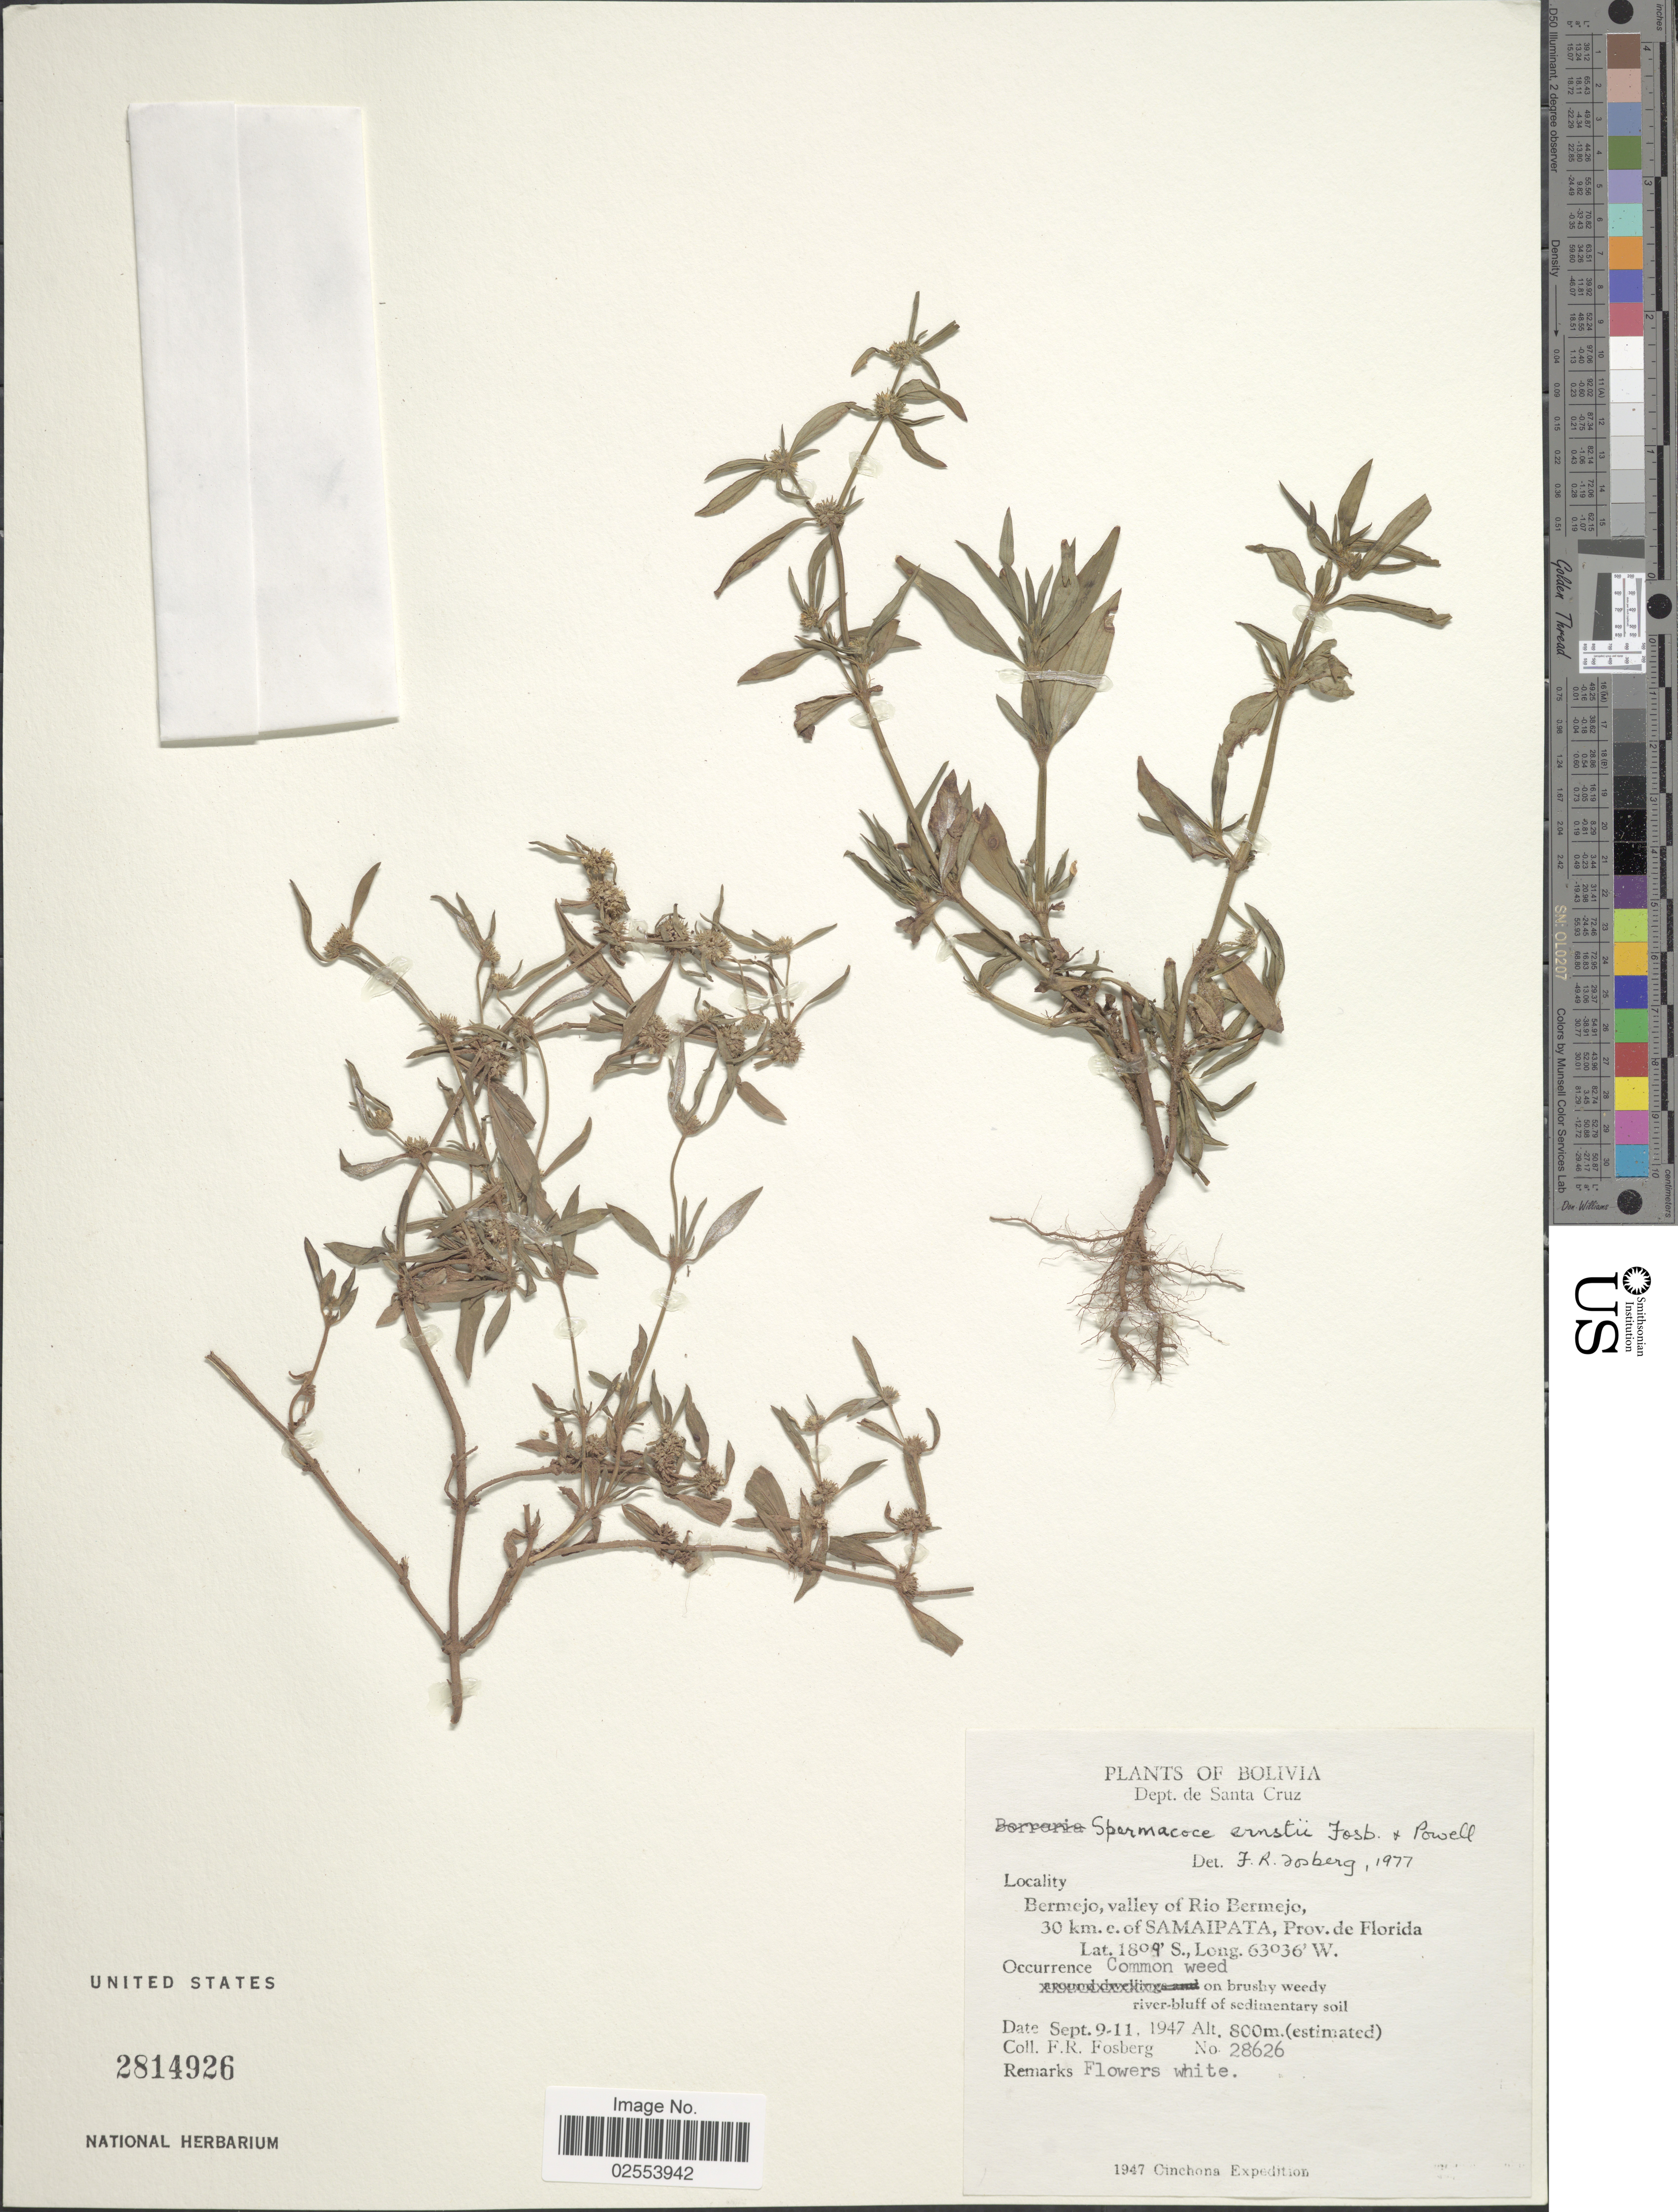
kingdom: Plantae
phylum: Tracheophyta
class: Magnoliopsida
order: Gentianales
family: Rubiaceae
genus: Spermacoce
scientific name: Spermacoce ernstii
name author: Fosberg & D.A. Powell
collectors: F. R. Fosberg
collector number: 28626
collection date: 1947-09-09/1947-09-11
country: Bolivia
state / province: Santa Cruz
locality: Bermejo, valley of Rio Bermejo, 30 km.e. of Samaipata, Prov. de Florida.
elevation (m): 800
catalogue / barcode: US 2814926